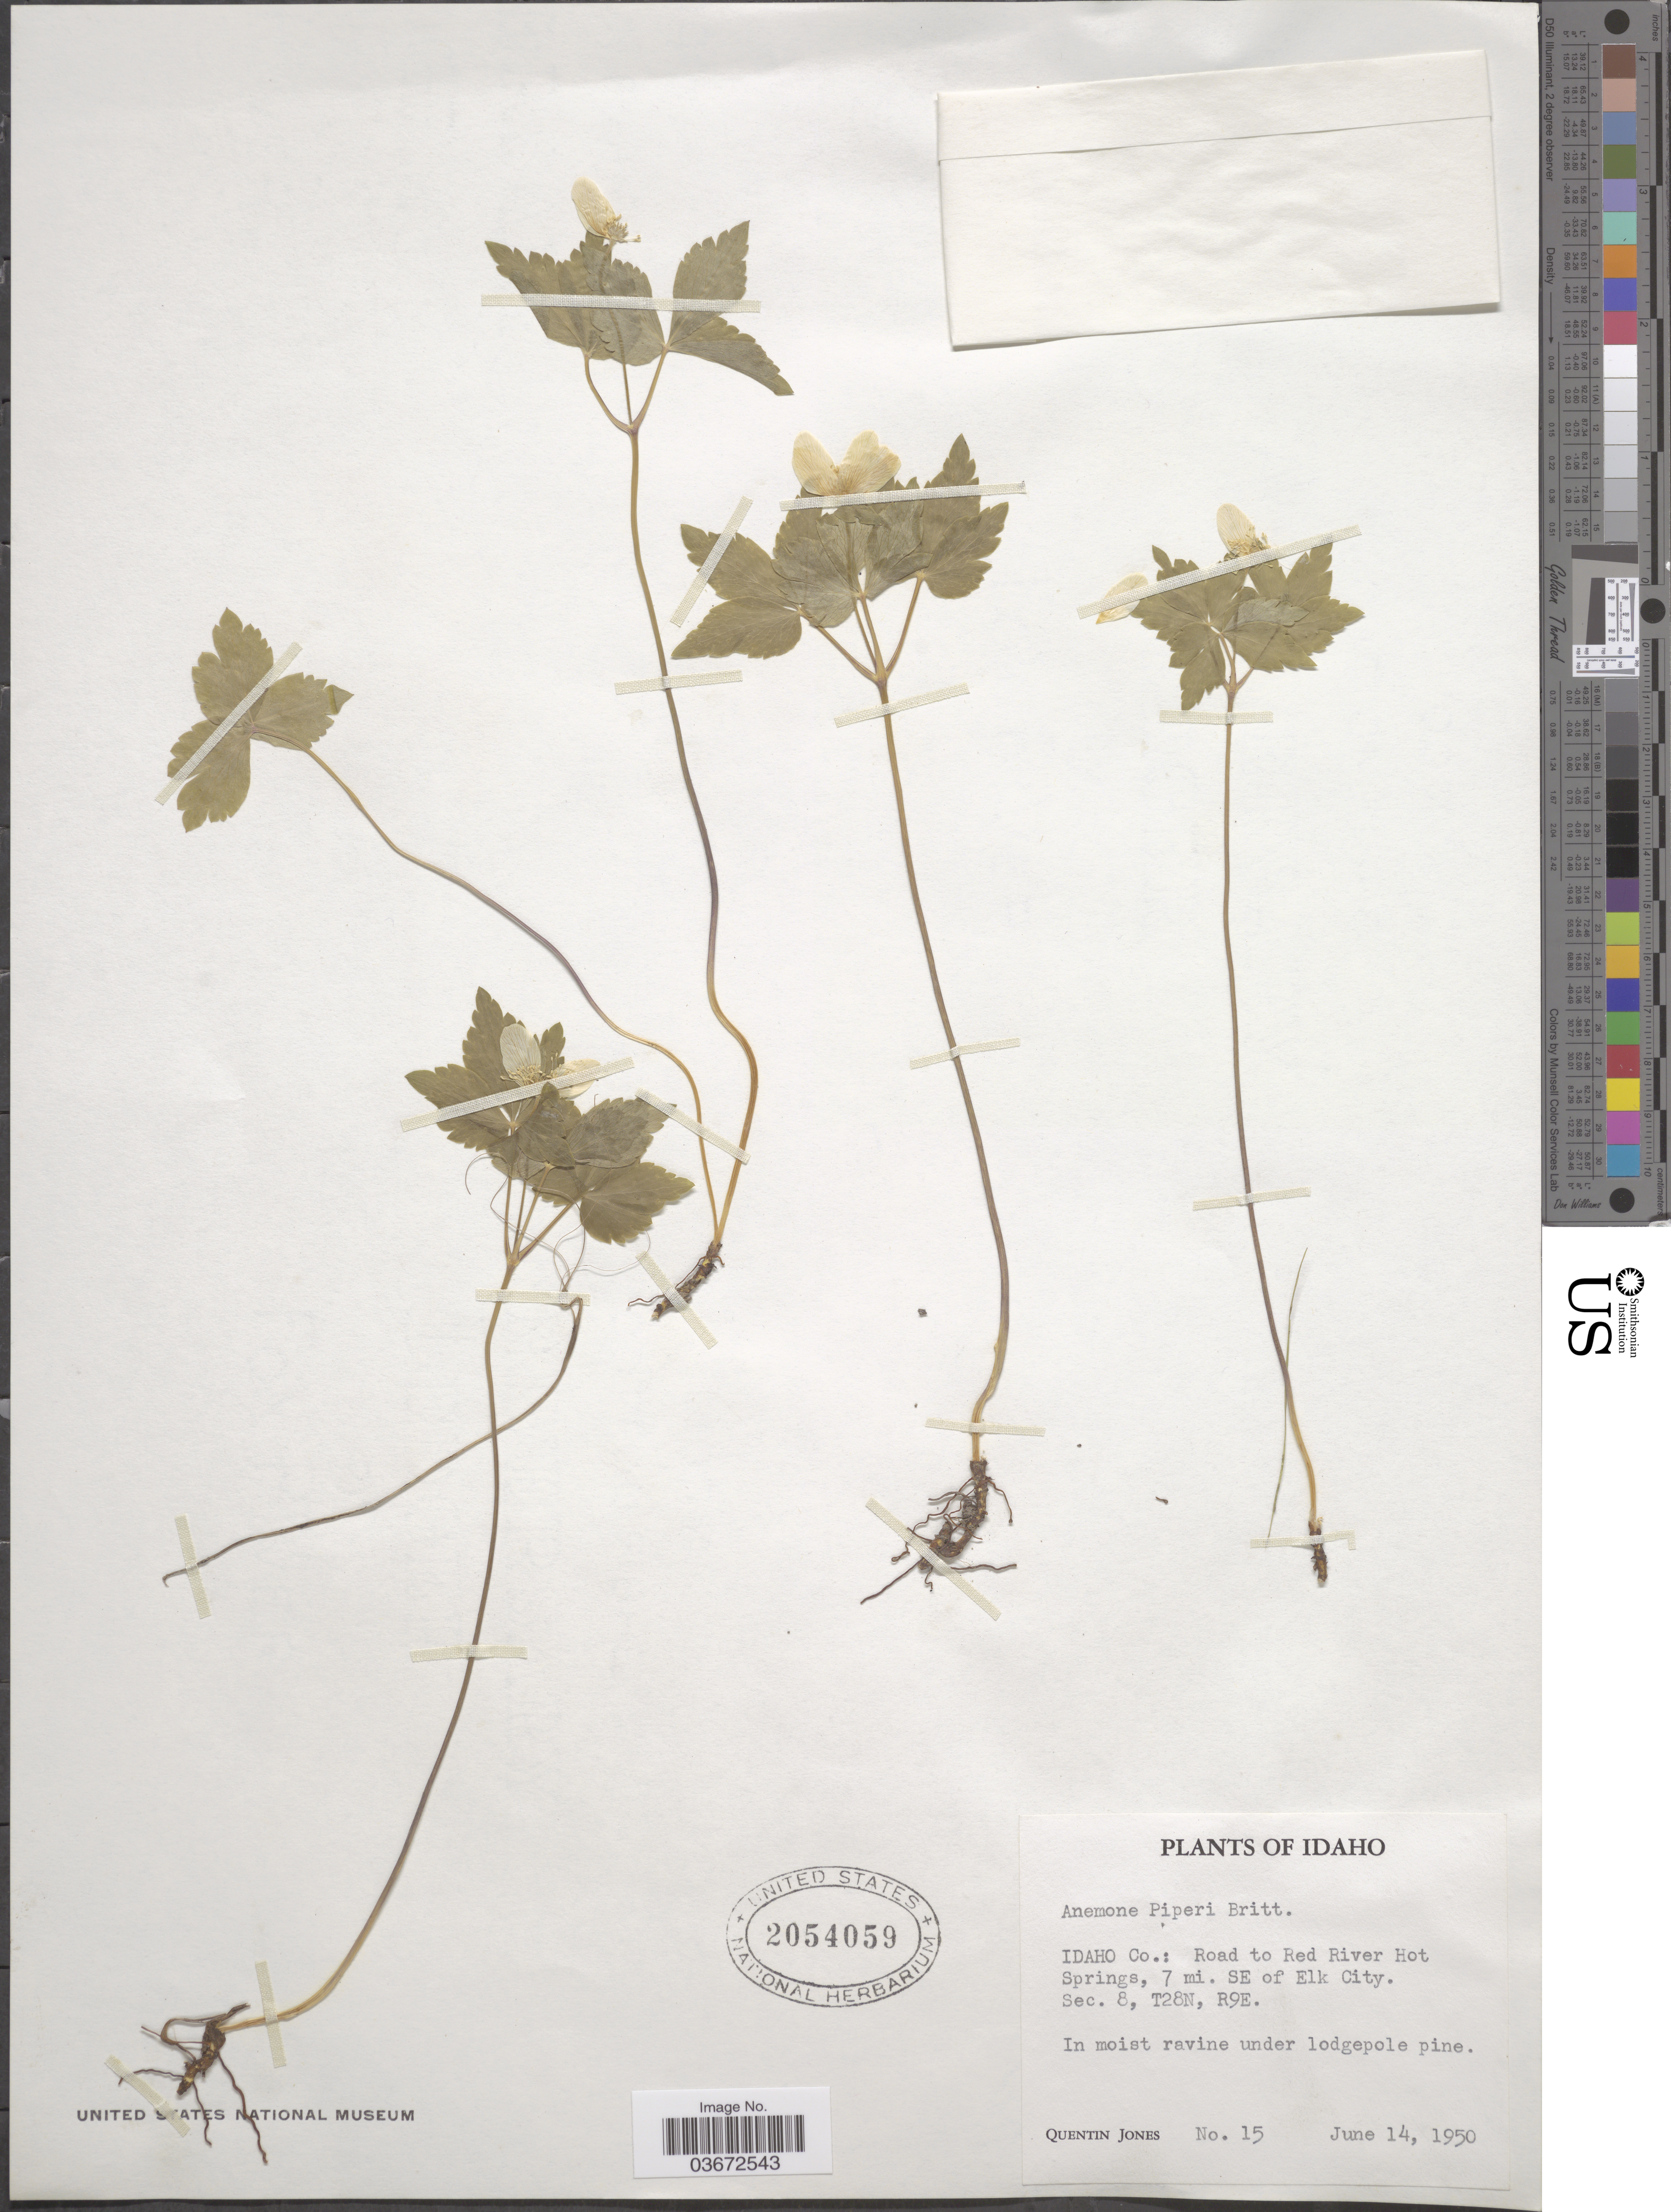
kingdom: Plantae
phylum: Tracheophyta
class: Magnoliopsida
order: Ranunculales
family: Ranunculaceae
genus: Anemone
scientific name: Anemone piperi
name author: Rydb.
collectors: Q. Jones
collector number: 15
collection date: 1950-06-14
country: United States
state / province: Idaho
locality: Idaho Co.: Road to Red River Hot Springs, 7 mi. SE of Elk City. Sec. 8, T28N, R9E.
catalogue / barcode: US 2054059